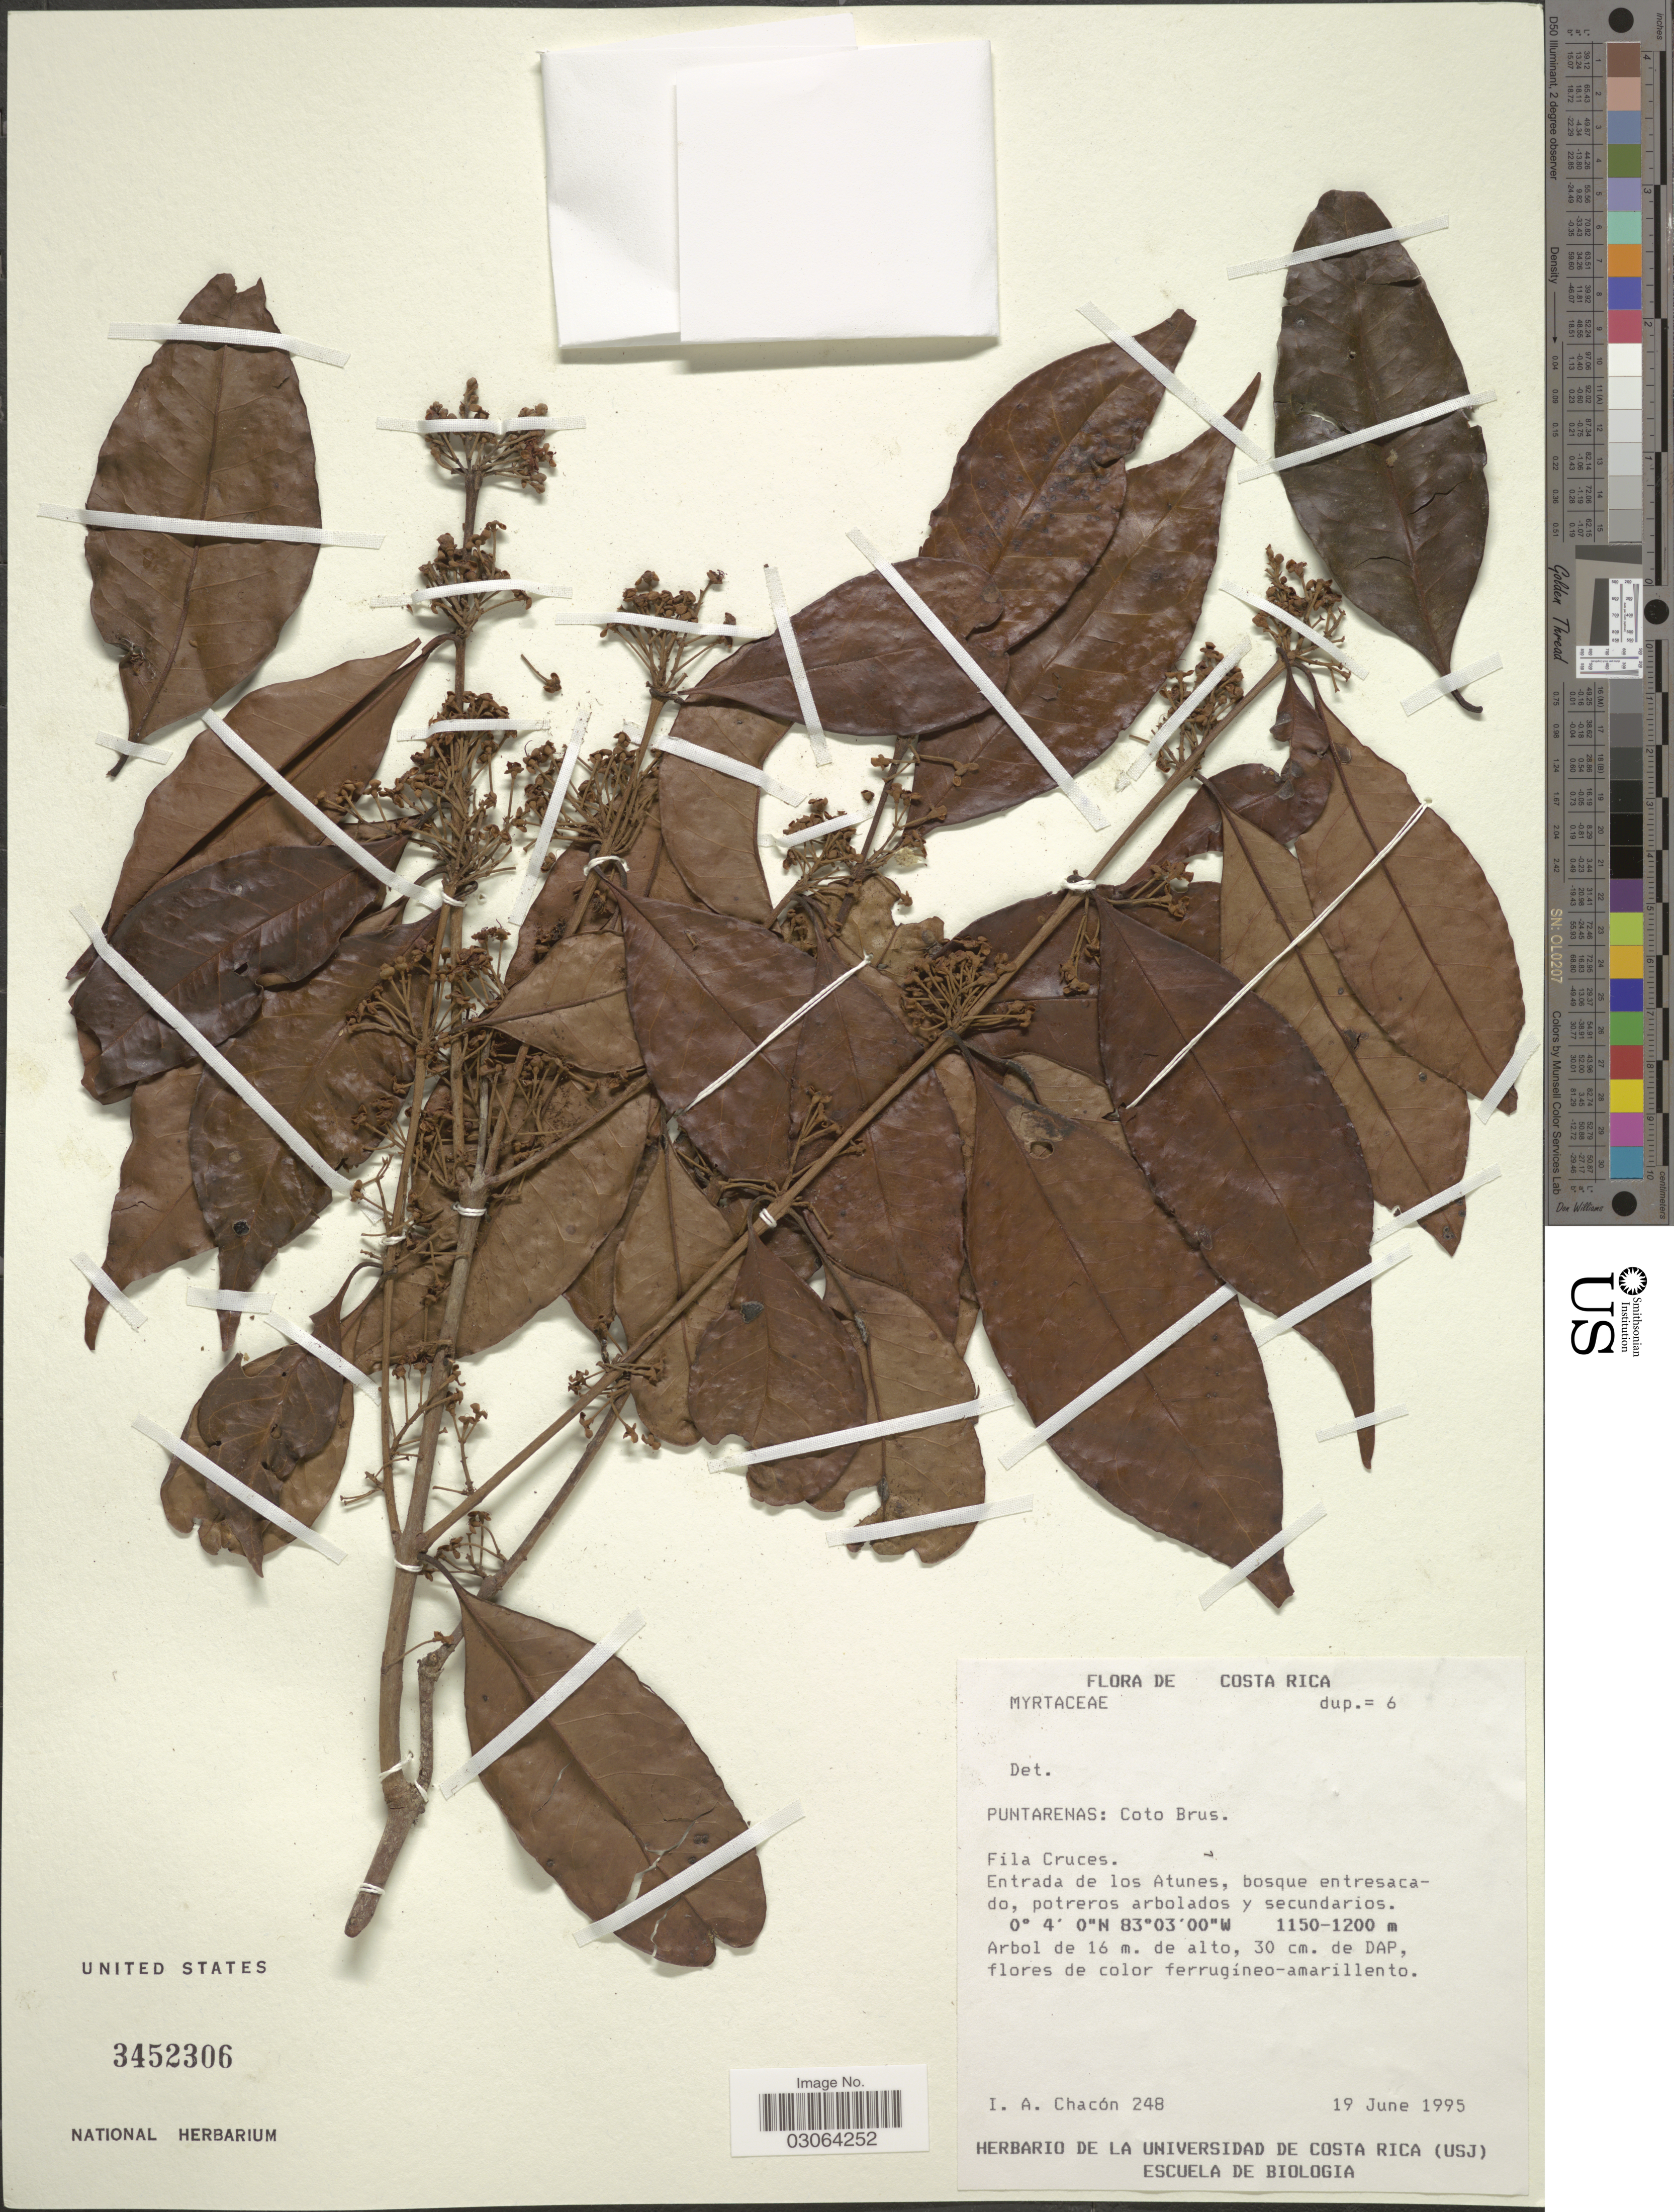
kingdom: Plantae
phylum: Tracheophyta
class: Magnoliopsida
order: Myrtales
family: Myrtaceae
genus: Eugenia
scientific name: Eugenia sp.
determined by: Parra-O, Carlos A., Instituto de Ciencias Naturales - Universidad Nacional de Colombia (COLOMBIA)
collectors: I. Chacón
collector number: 248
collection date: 1995-06-19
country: Costa Rica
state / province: Puntarenas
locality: Coto Brus, Fila Cruces, Entrada de los Atunes.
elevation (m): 1150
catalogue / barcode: US 3452306